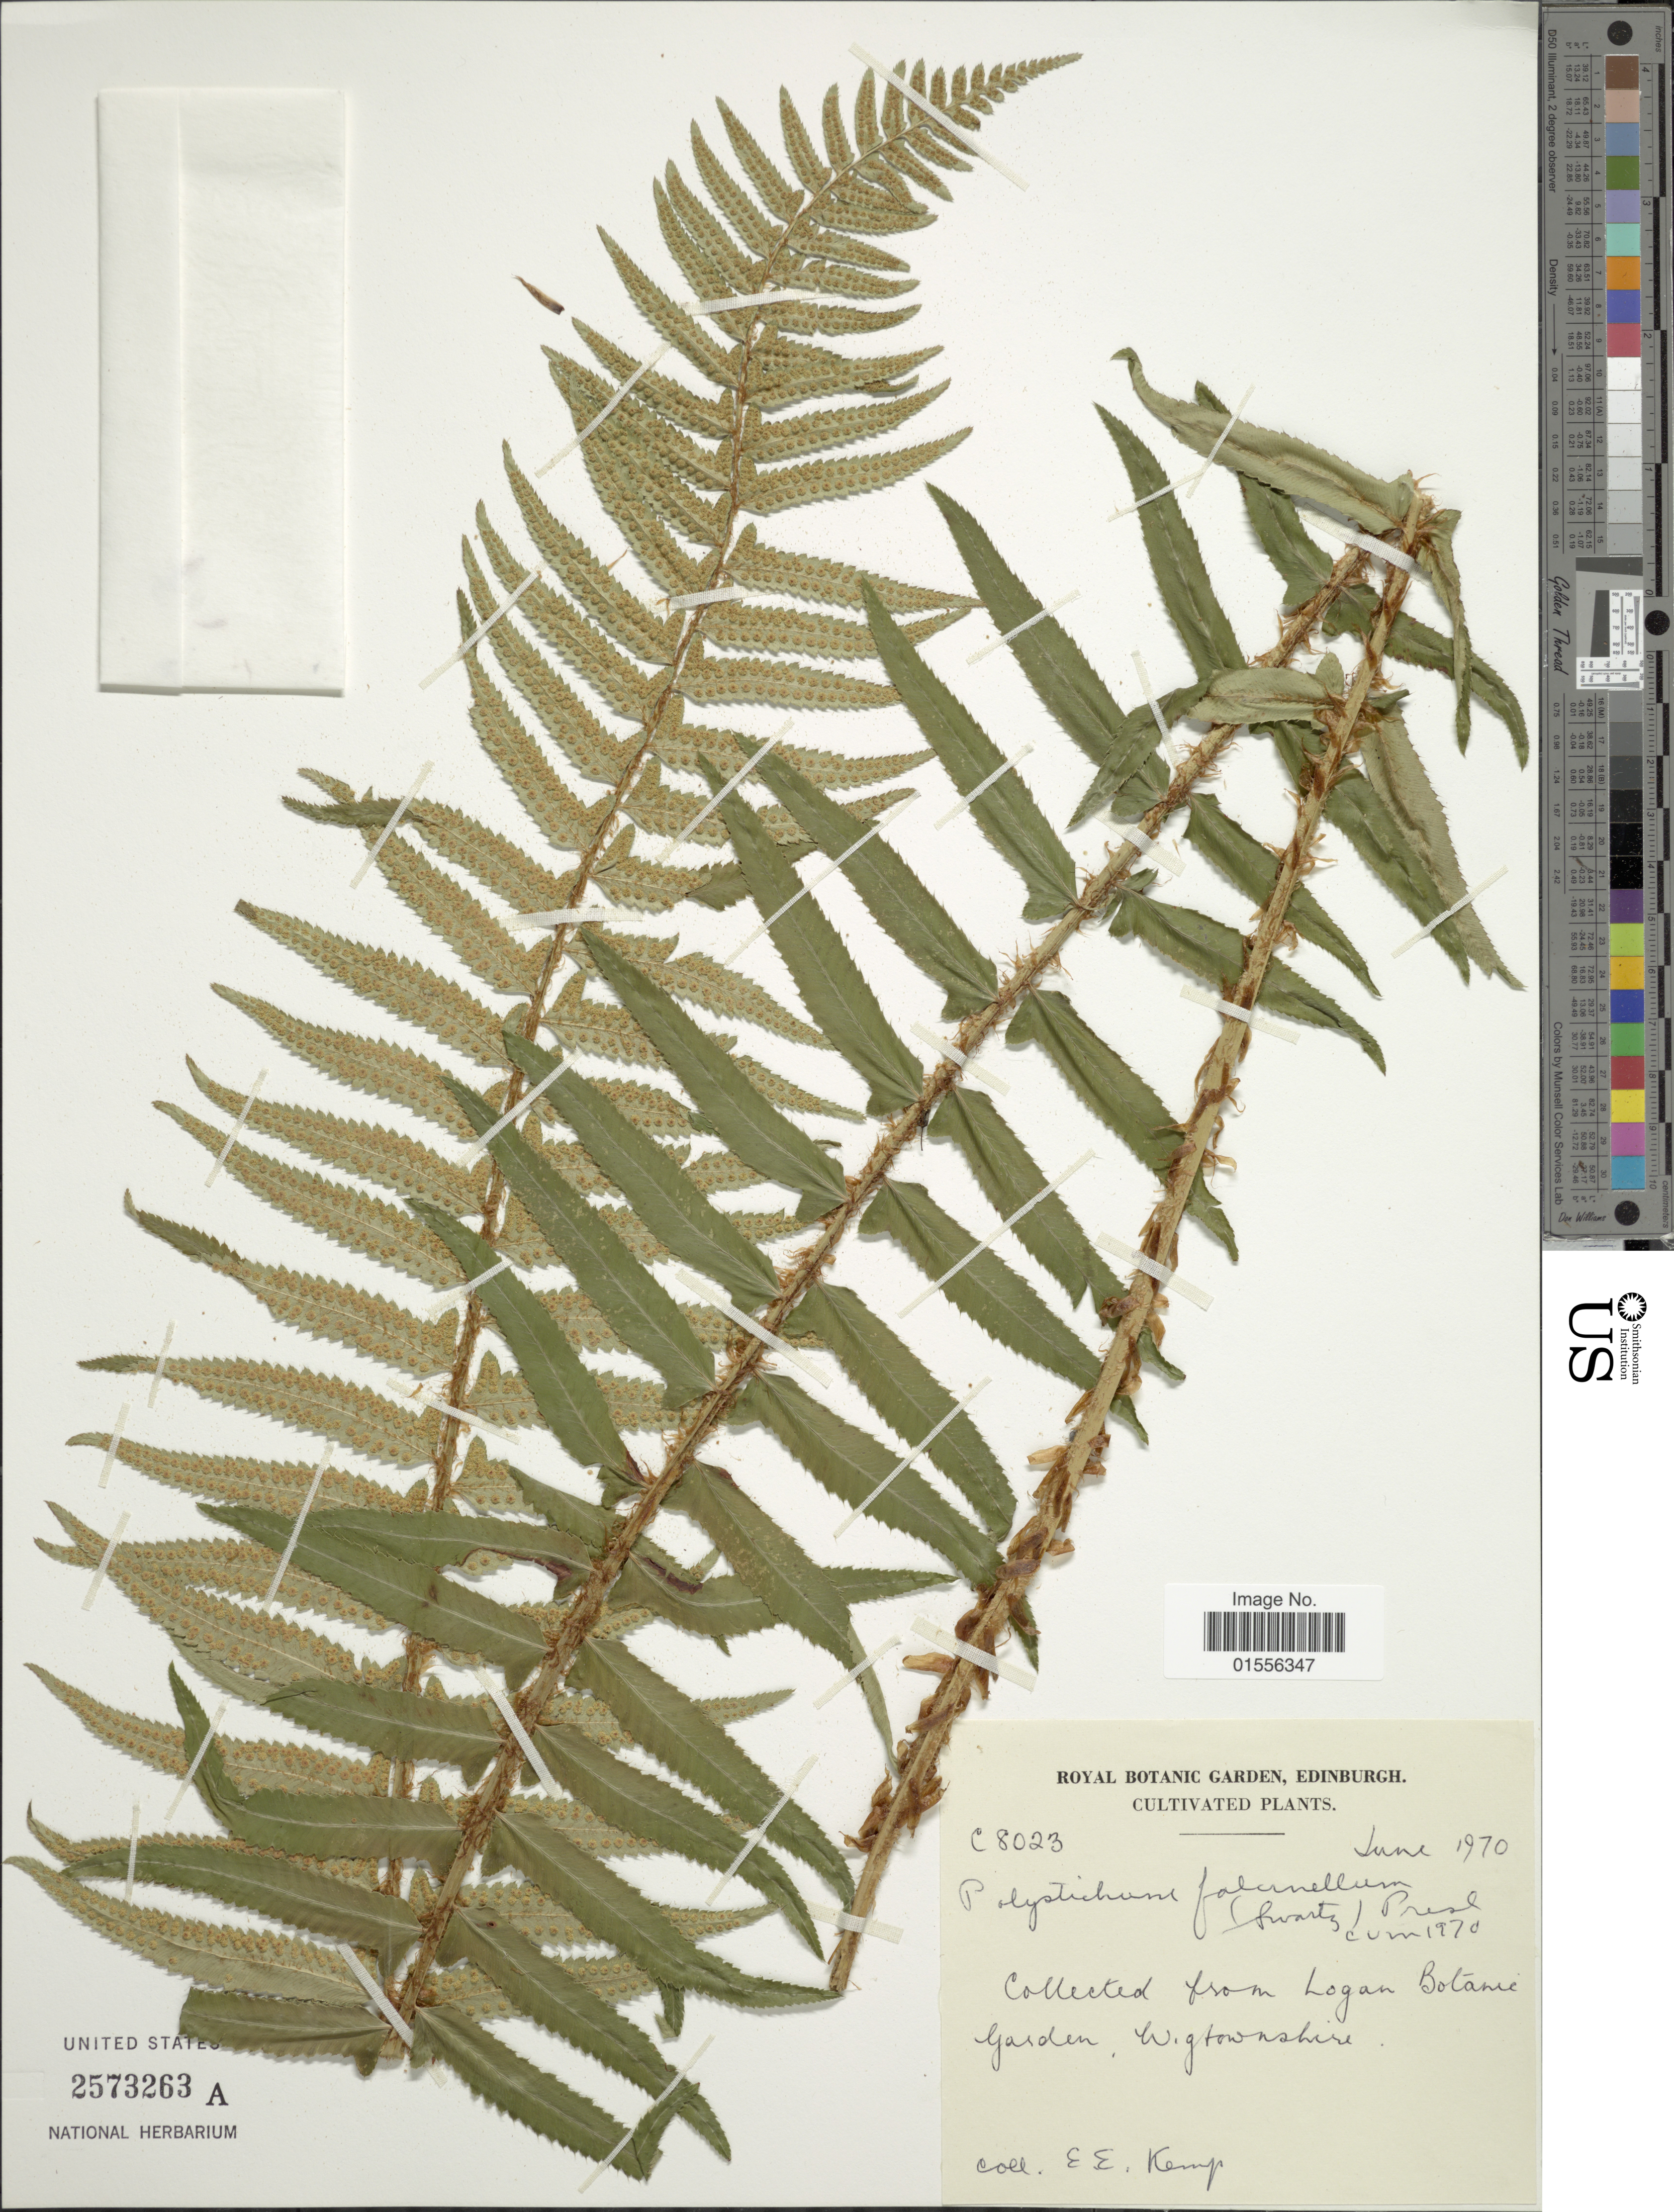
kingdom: Plantae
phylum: Tracheophyta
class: Polypodiopsida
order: Polypodiales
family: Dryopteridaceae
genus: Polystichum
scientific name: Polystichum falcinellum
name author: C. Presl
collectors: E. Kemp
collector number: C 8023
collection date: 1970-06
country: United Kingdom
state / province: Scotland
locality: From Logan Botanic Garden Wigtownshire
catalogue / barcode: US 2573263A